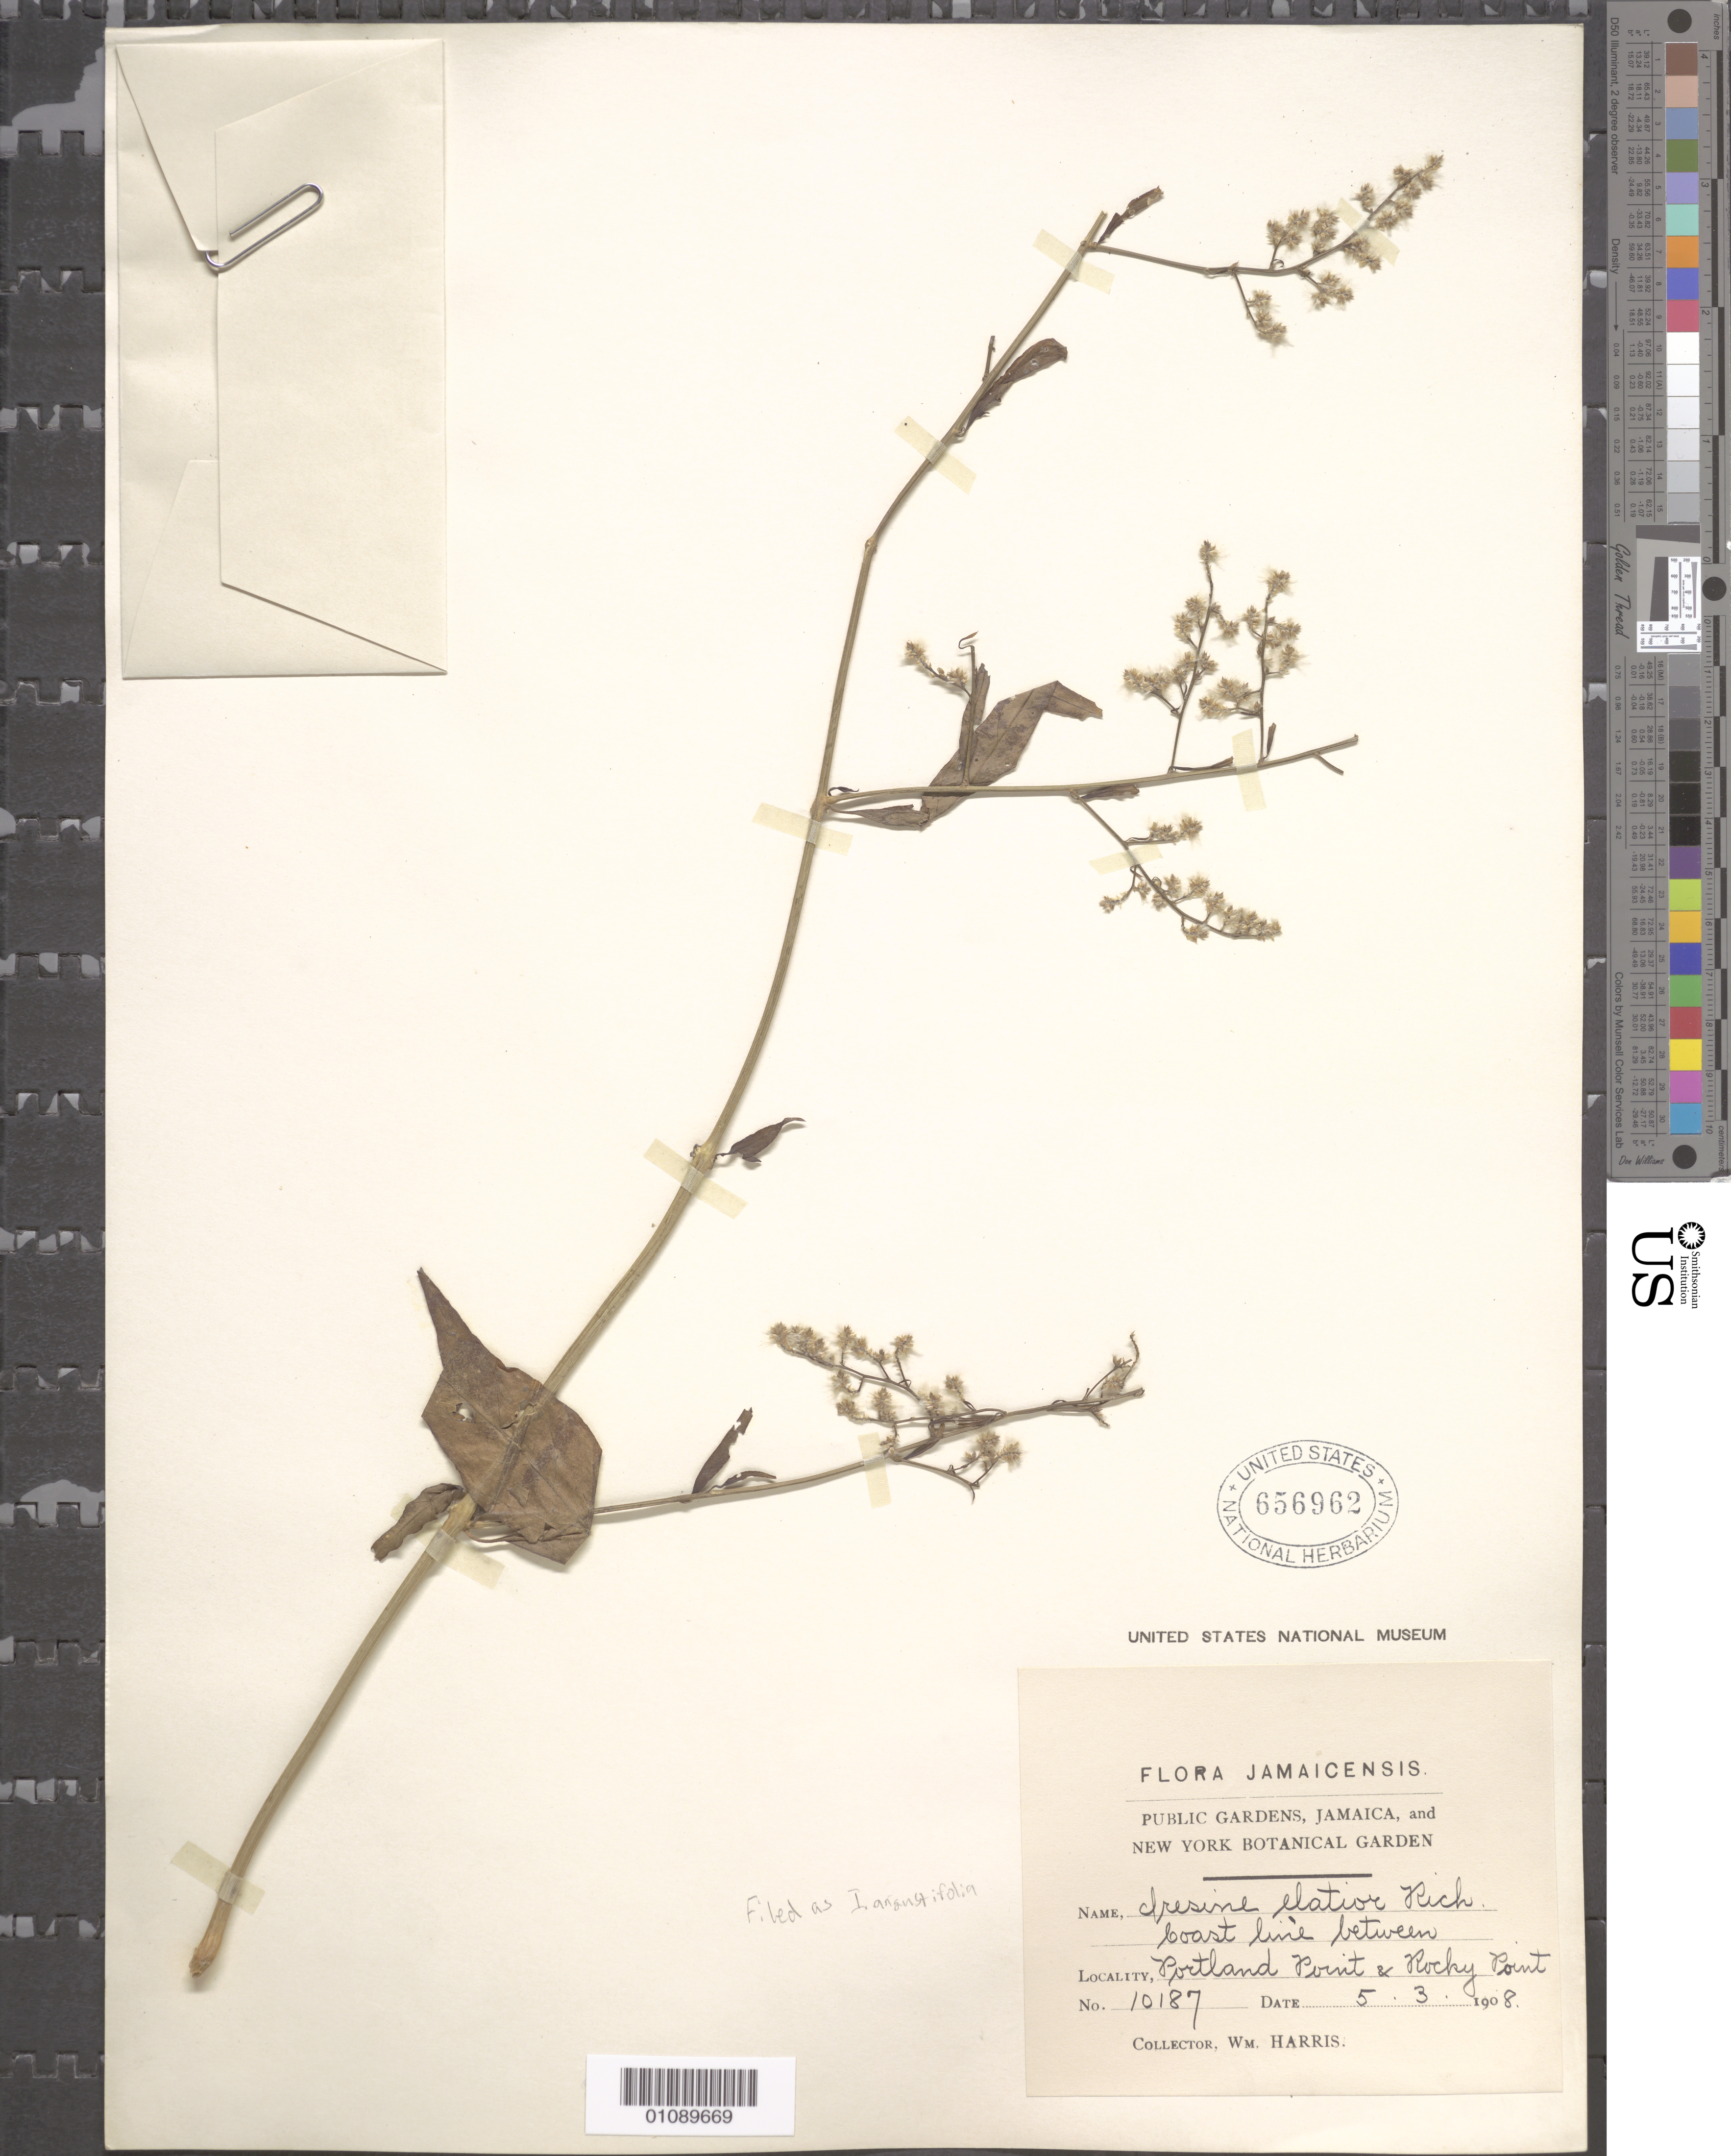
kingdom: Plantae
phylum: Tracheophyta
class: Magnoliopsida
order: Caryophyllales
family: Amaranthaceae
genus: Iresine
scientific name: Iresine angustifolia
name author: Euphrasén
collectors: W. Harris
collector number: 10187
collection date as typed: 05 Mar 1908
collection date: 1908-03-05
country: Jamaica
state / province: Clarendon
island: Jamaica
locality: Between Portland Point and Rocky Point coast line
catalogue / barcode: US 656962